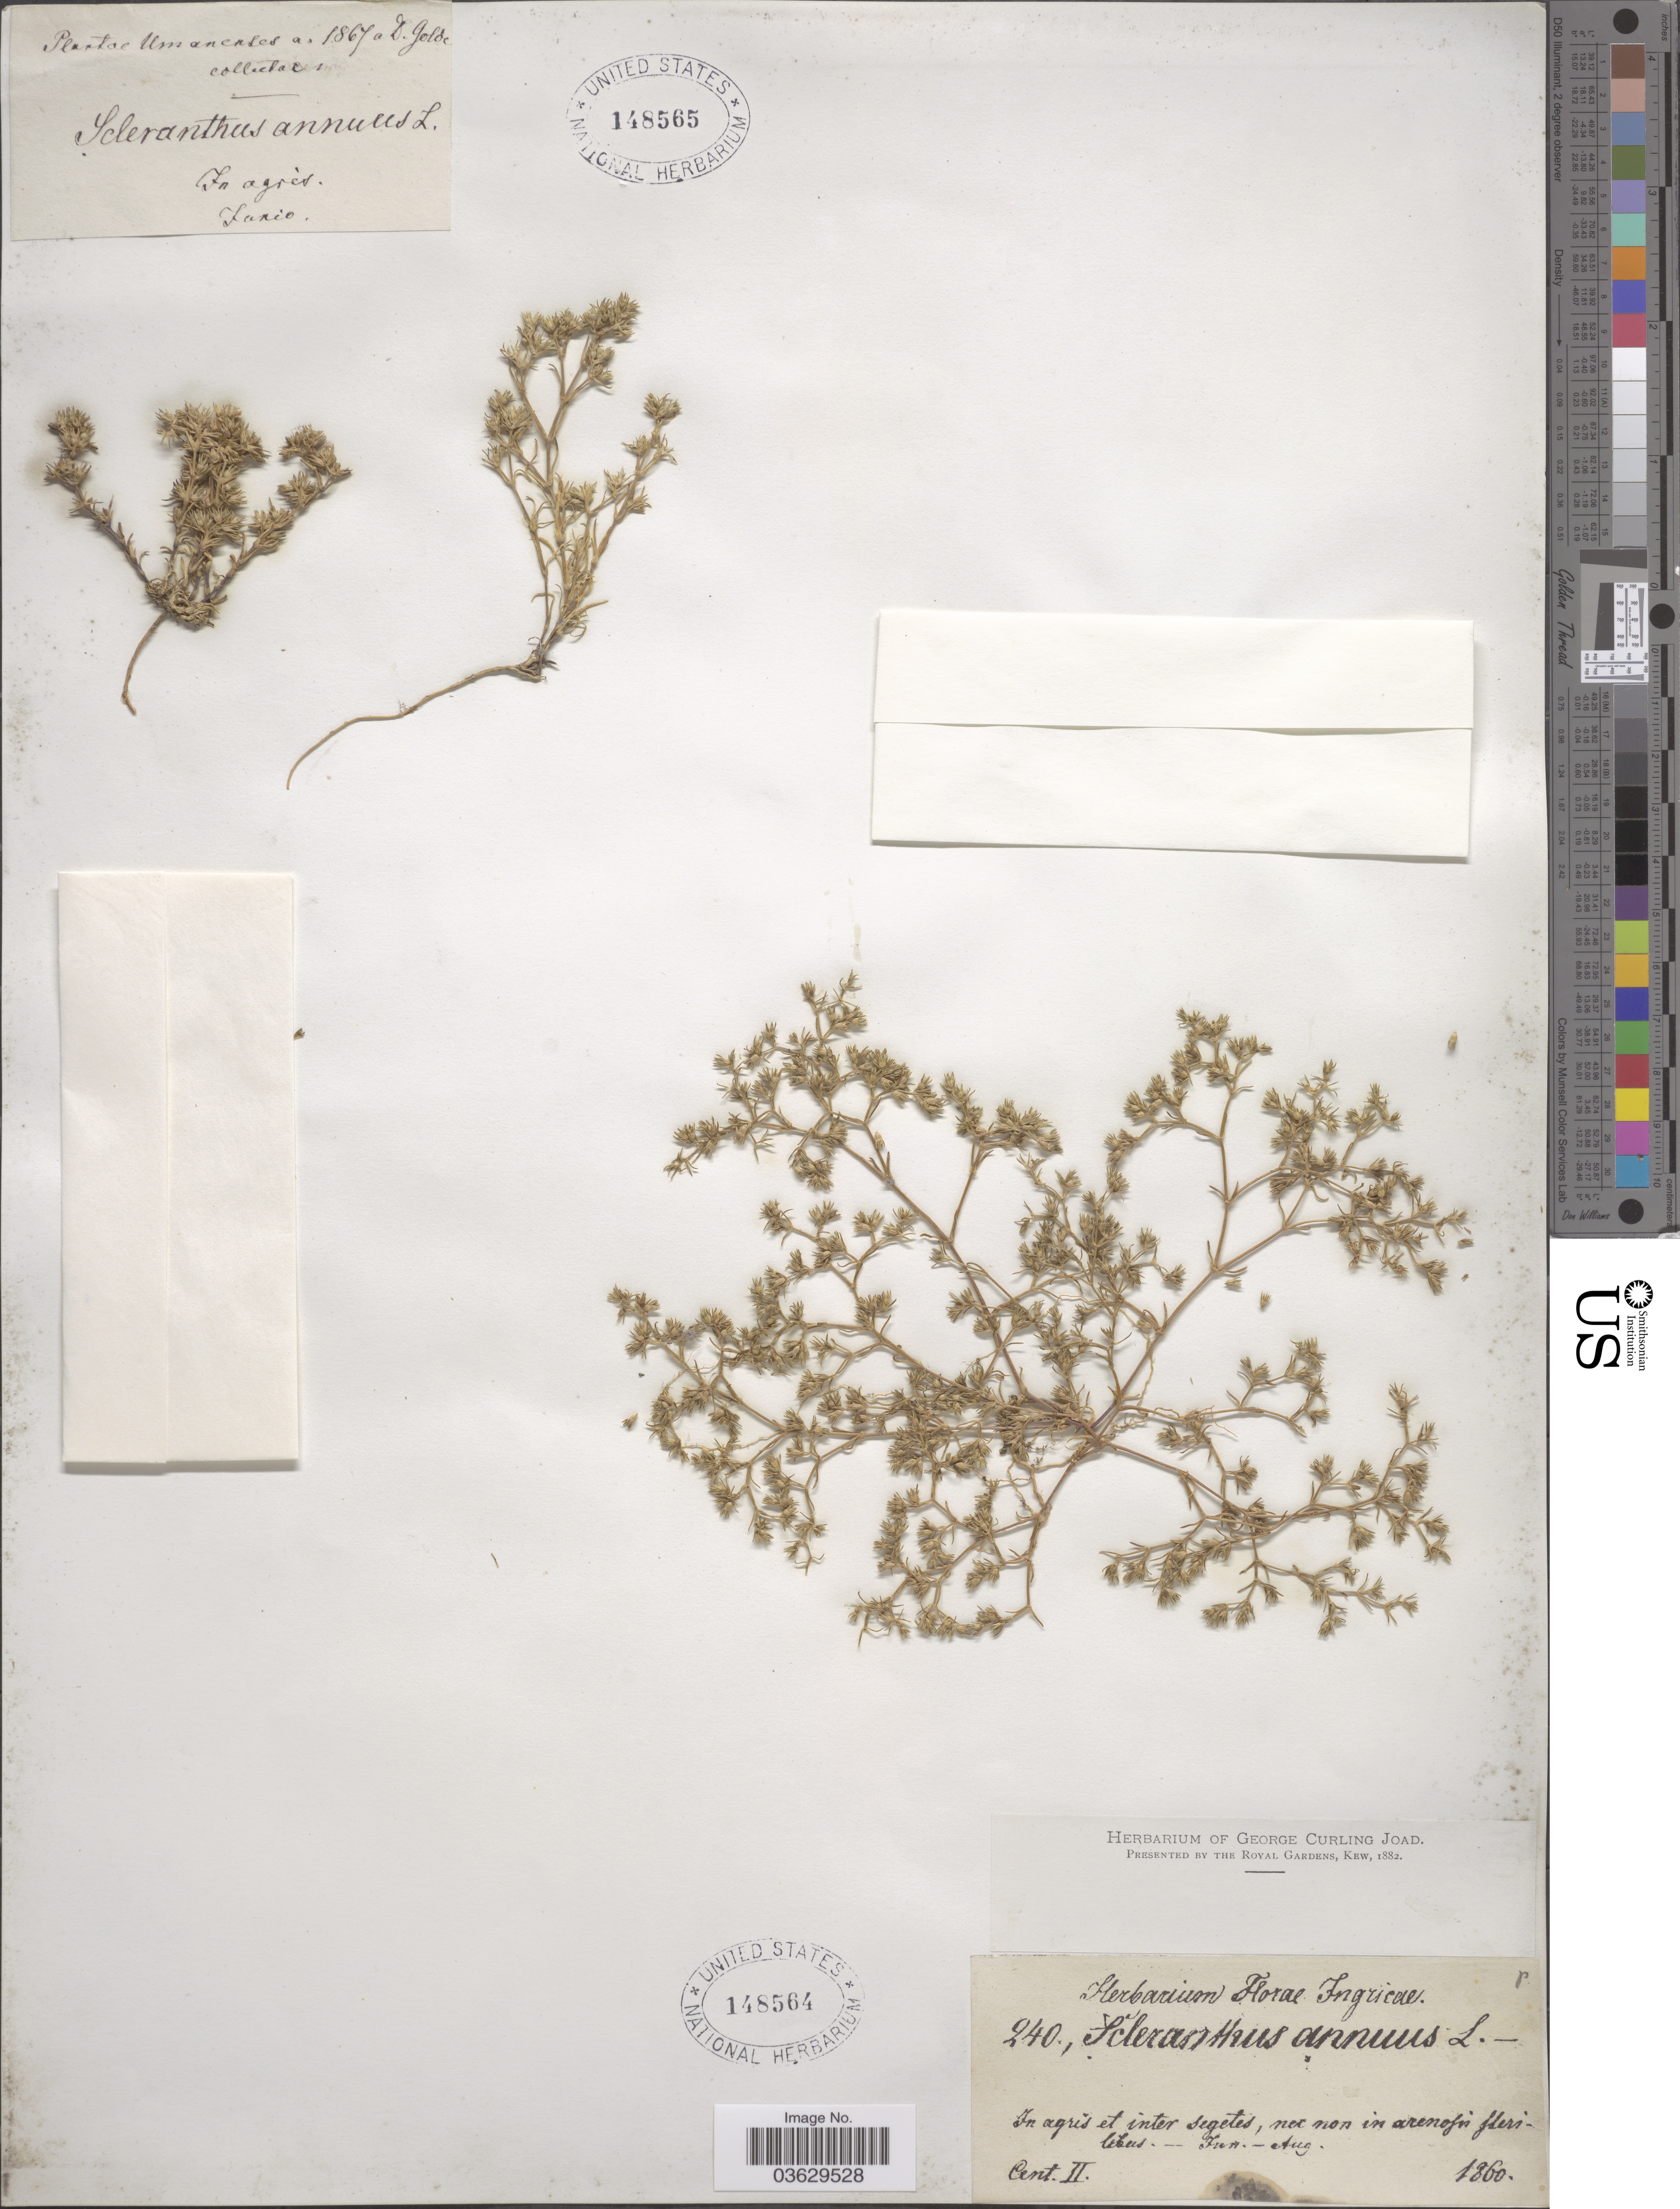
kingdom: Plantae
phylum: Tracheophyta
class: Magnoliopsida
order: Caryophyllales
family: Caryophyllaceae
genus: Scleranthus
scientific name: Scleranthus annuus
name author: L.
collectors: D. Golde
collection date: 1867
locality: Umanenses.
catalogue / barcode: US 148565